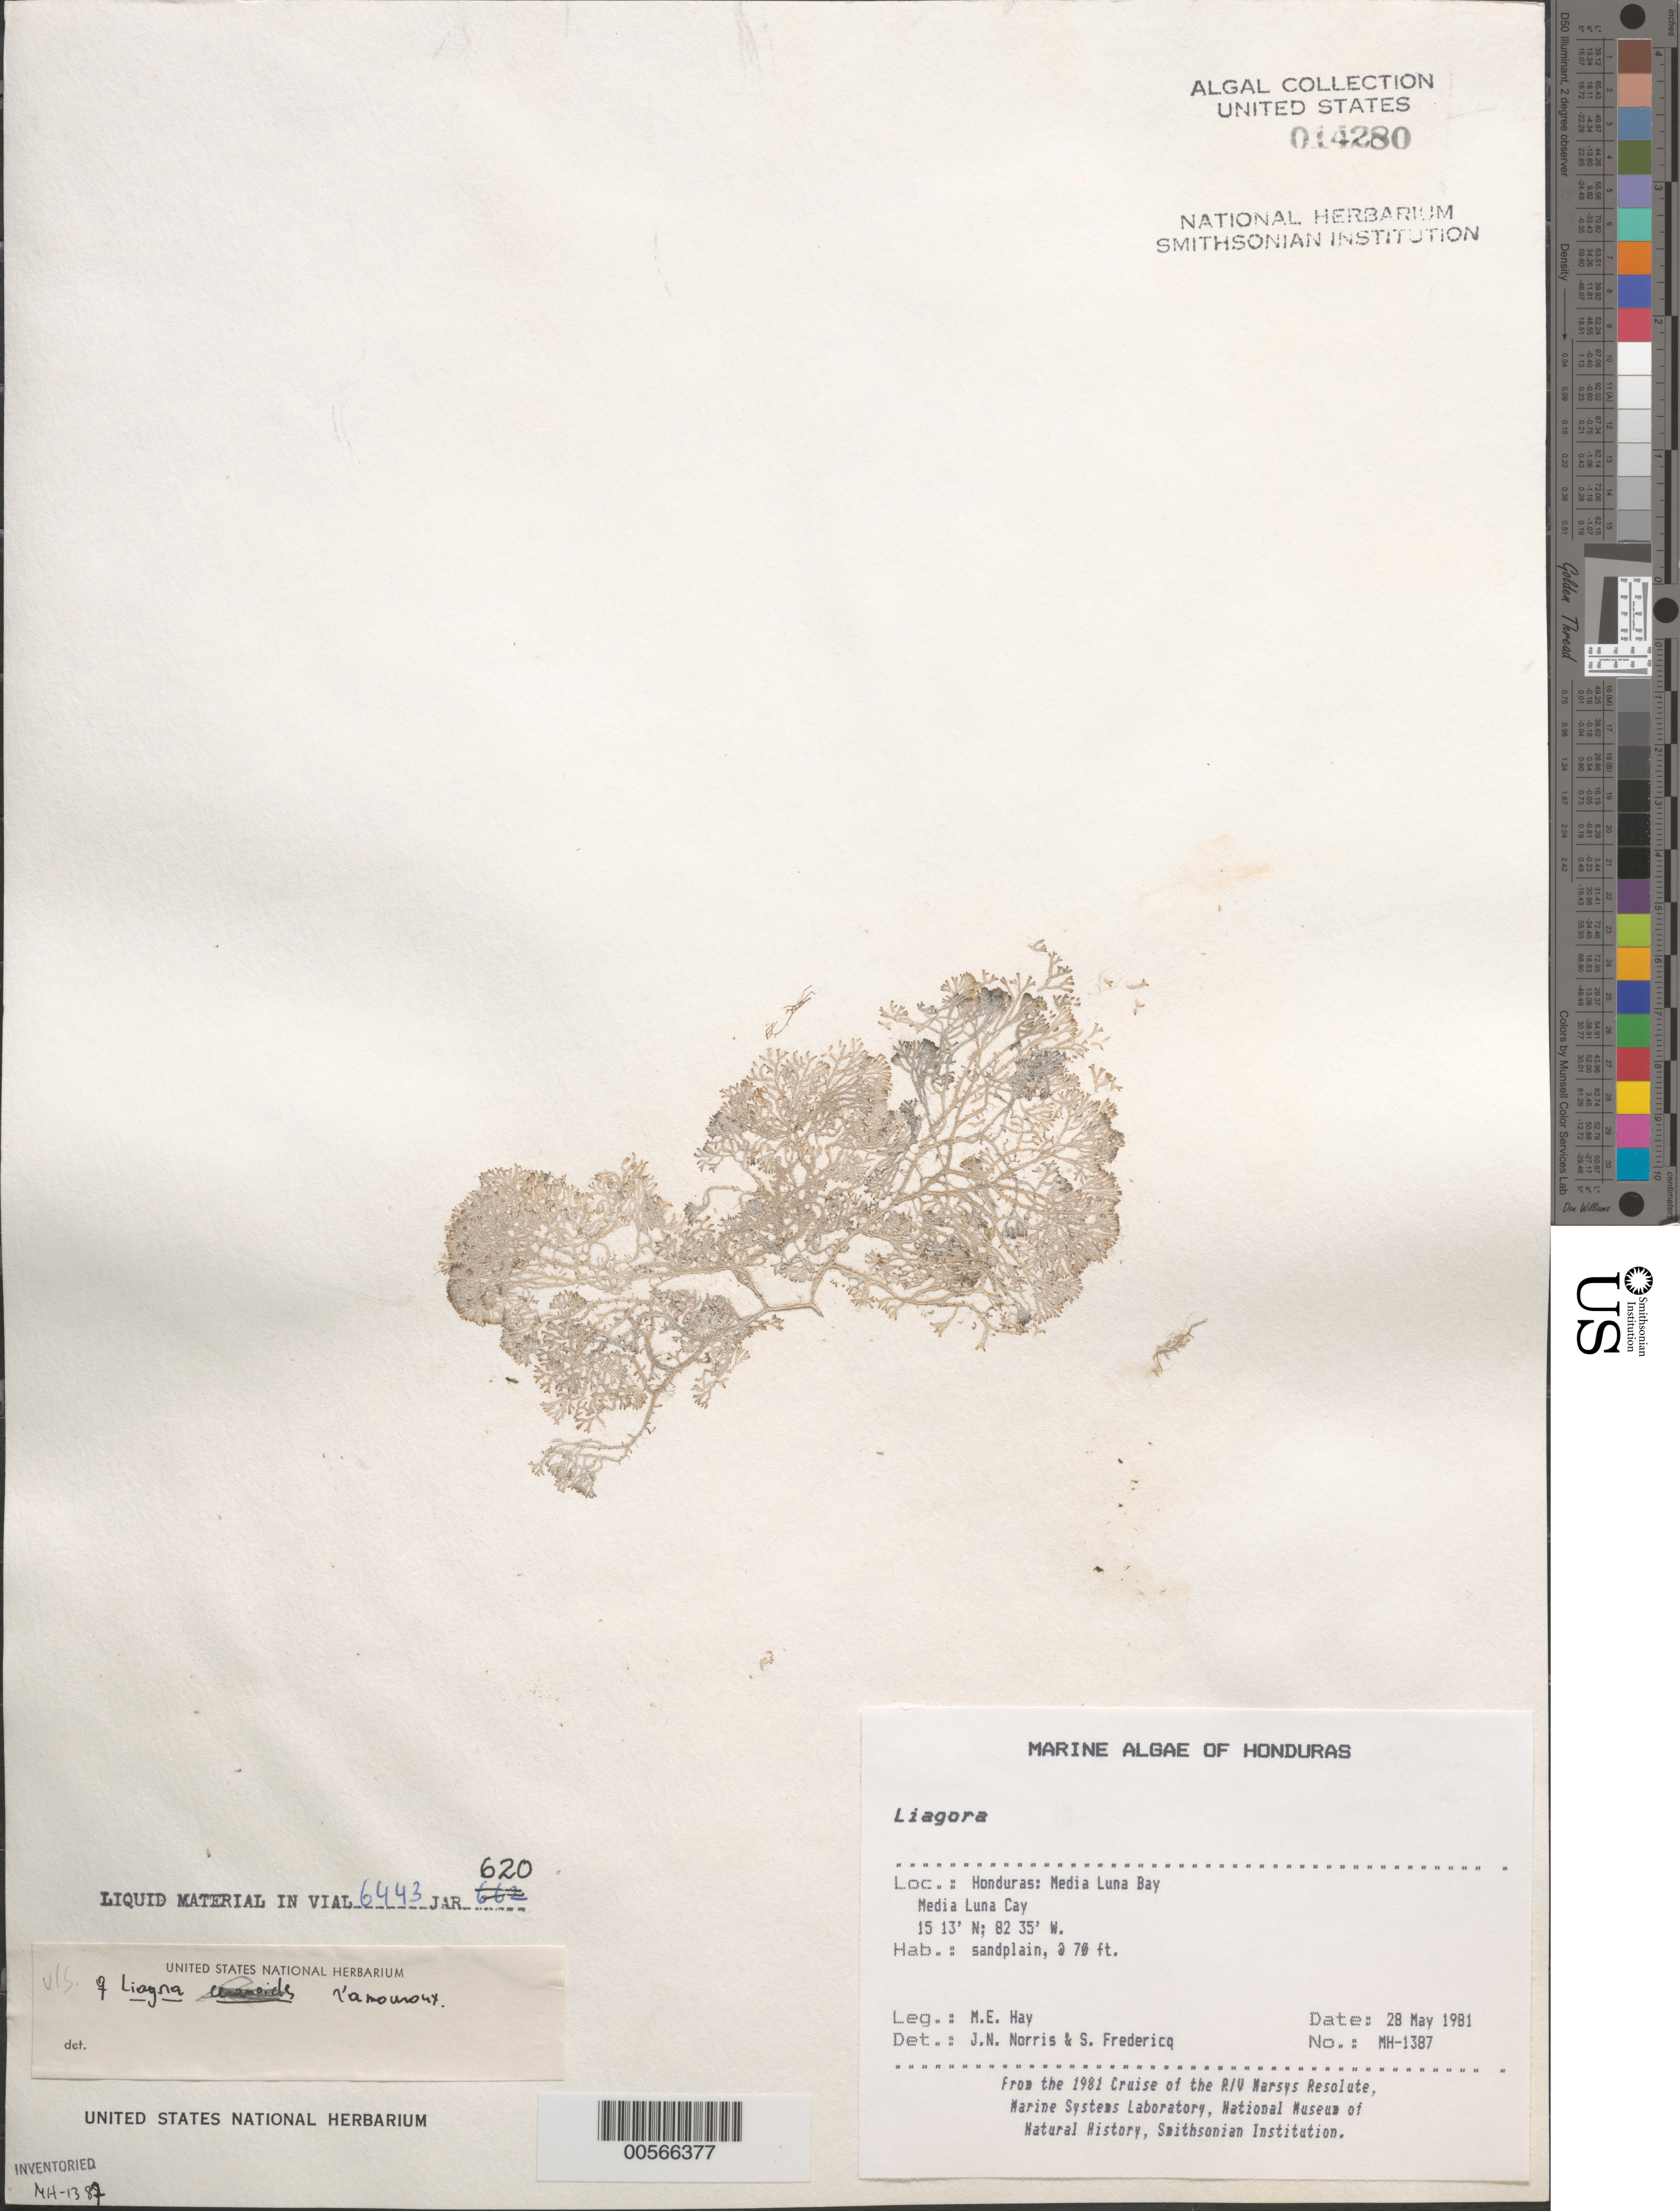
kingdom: Plantae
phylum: Rhodophyta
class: Florideophyceae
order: Nemaliales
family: Liagoraceae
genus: Liagora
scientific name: Liagora sp.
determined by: Norris, J. N.; Fredericq, S.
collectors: M. E. Hay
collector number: MEH-1387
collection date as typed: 28 May 1981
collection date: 1981-05-28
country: Honduras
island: Media Luna Cay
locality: Media Luna Bay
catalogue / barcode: US 14280